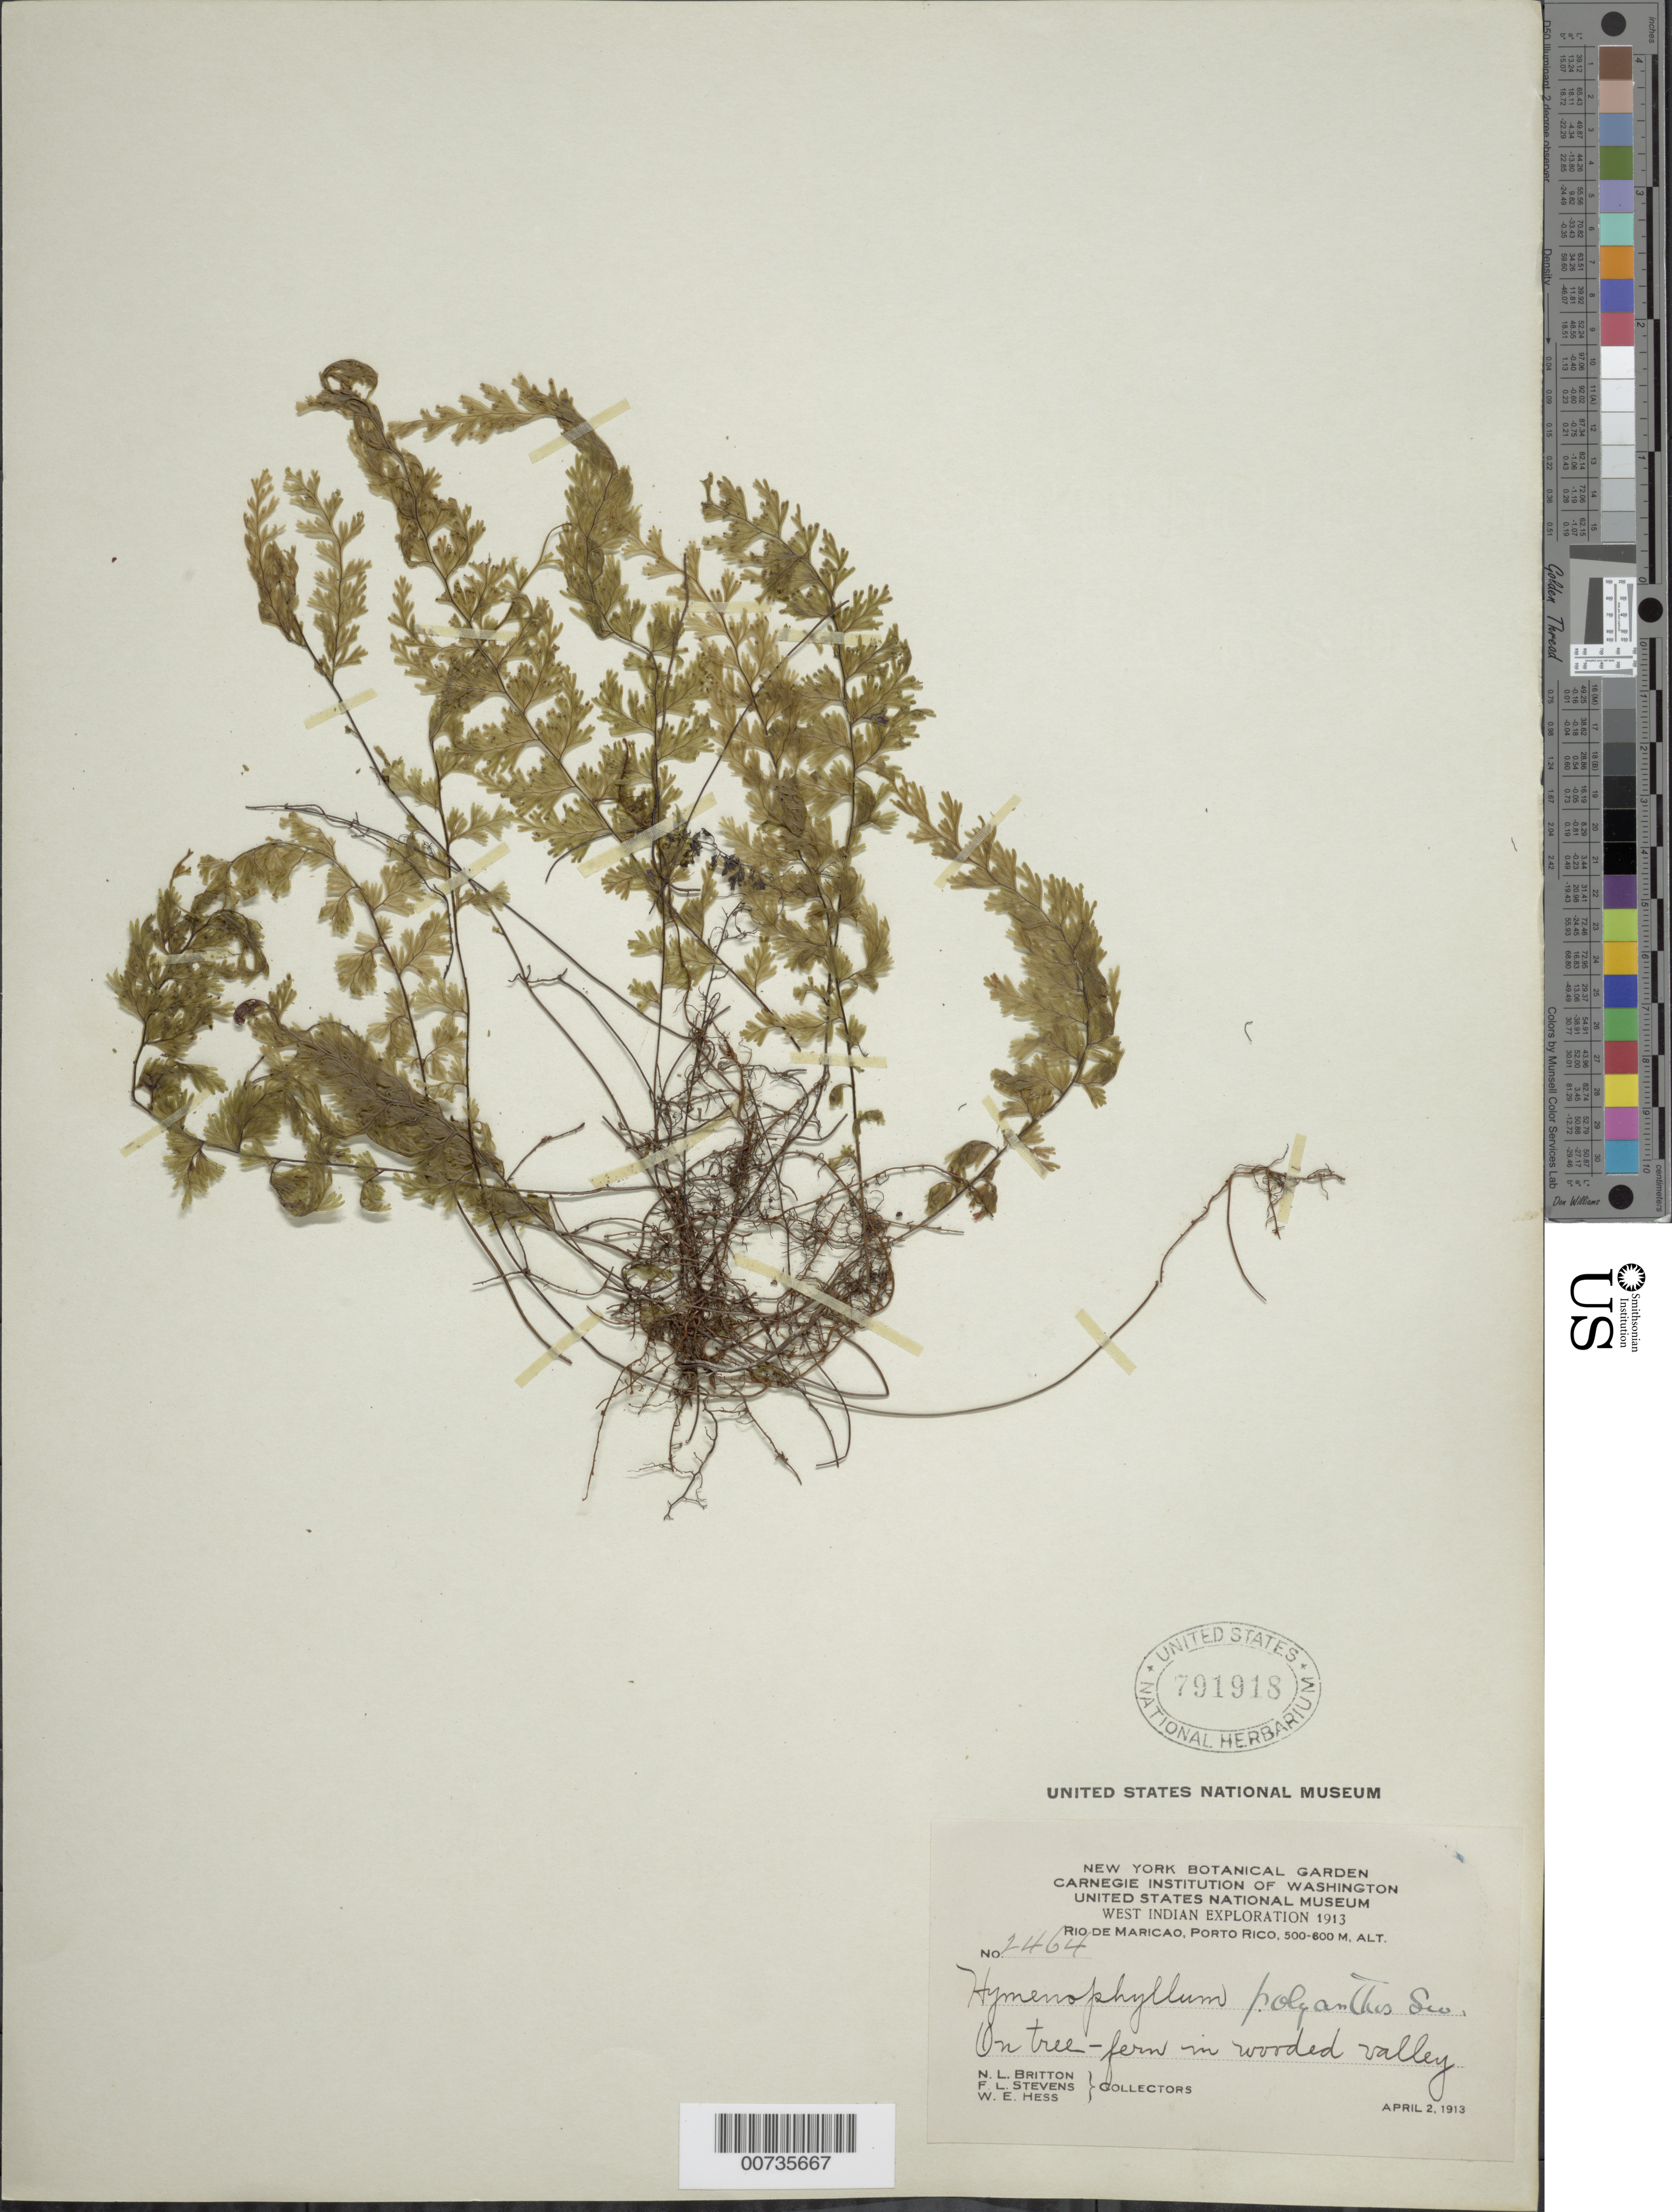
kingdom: Plantae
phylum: Tracheophyta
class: Polypodiopsida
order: Hymenophyllales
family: Hymenophyllaceae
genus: Hymenophyllum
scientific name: Hymenophyllum polyanthos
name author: (Sw.) Sw.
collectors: N. Britton, F. L. Stevens & W. Hess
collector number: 2464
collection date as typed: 02 Apr 1913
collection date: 1913-04-02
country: Puerto Rico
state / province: Maricao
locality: Río Maricao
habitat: On tree in wooded valley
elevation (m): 500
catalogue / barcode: US 791918